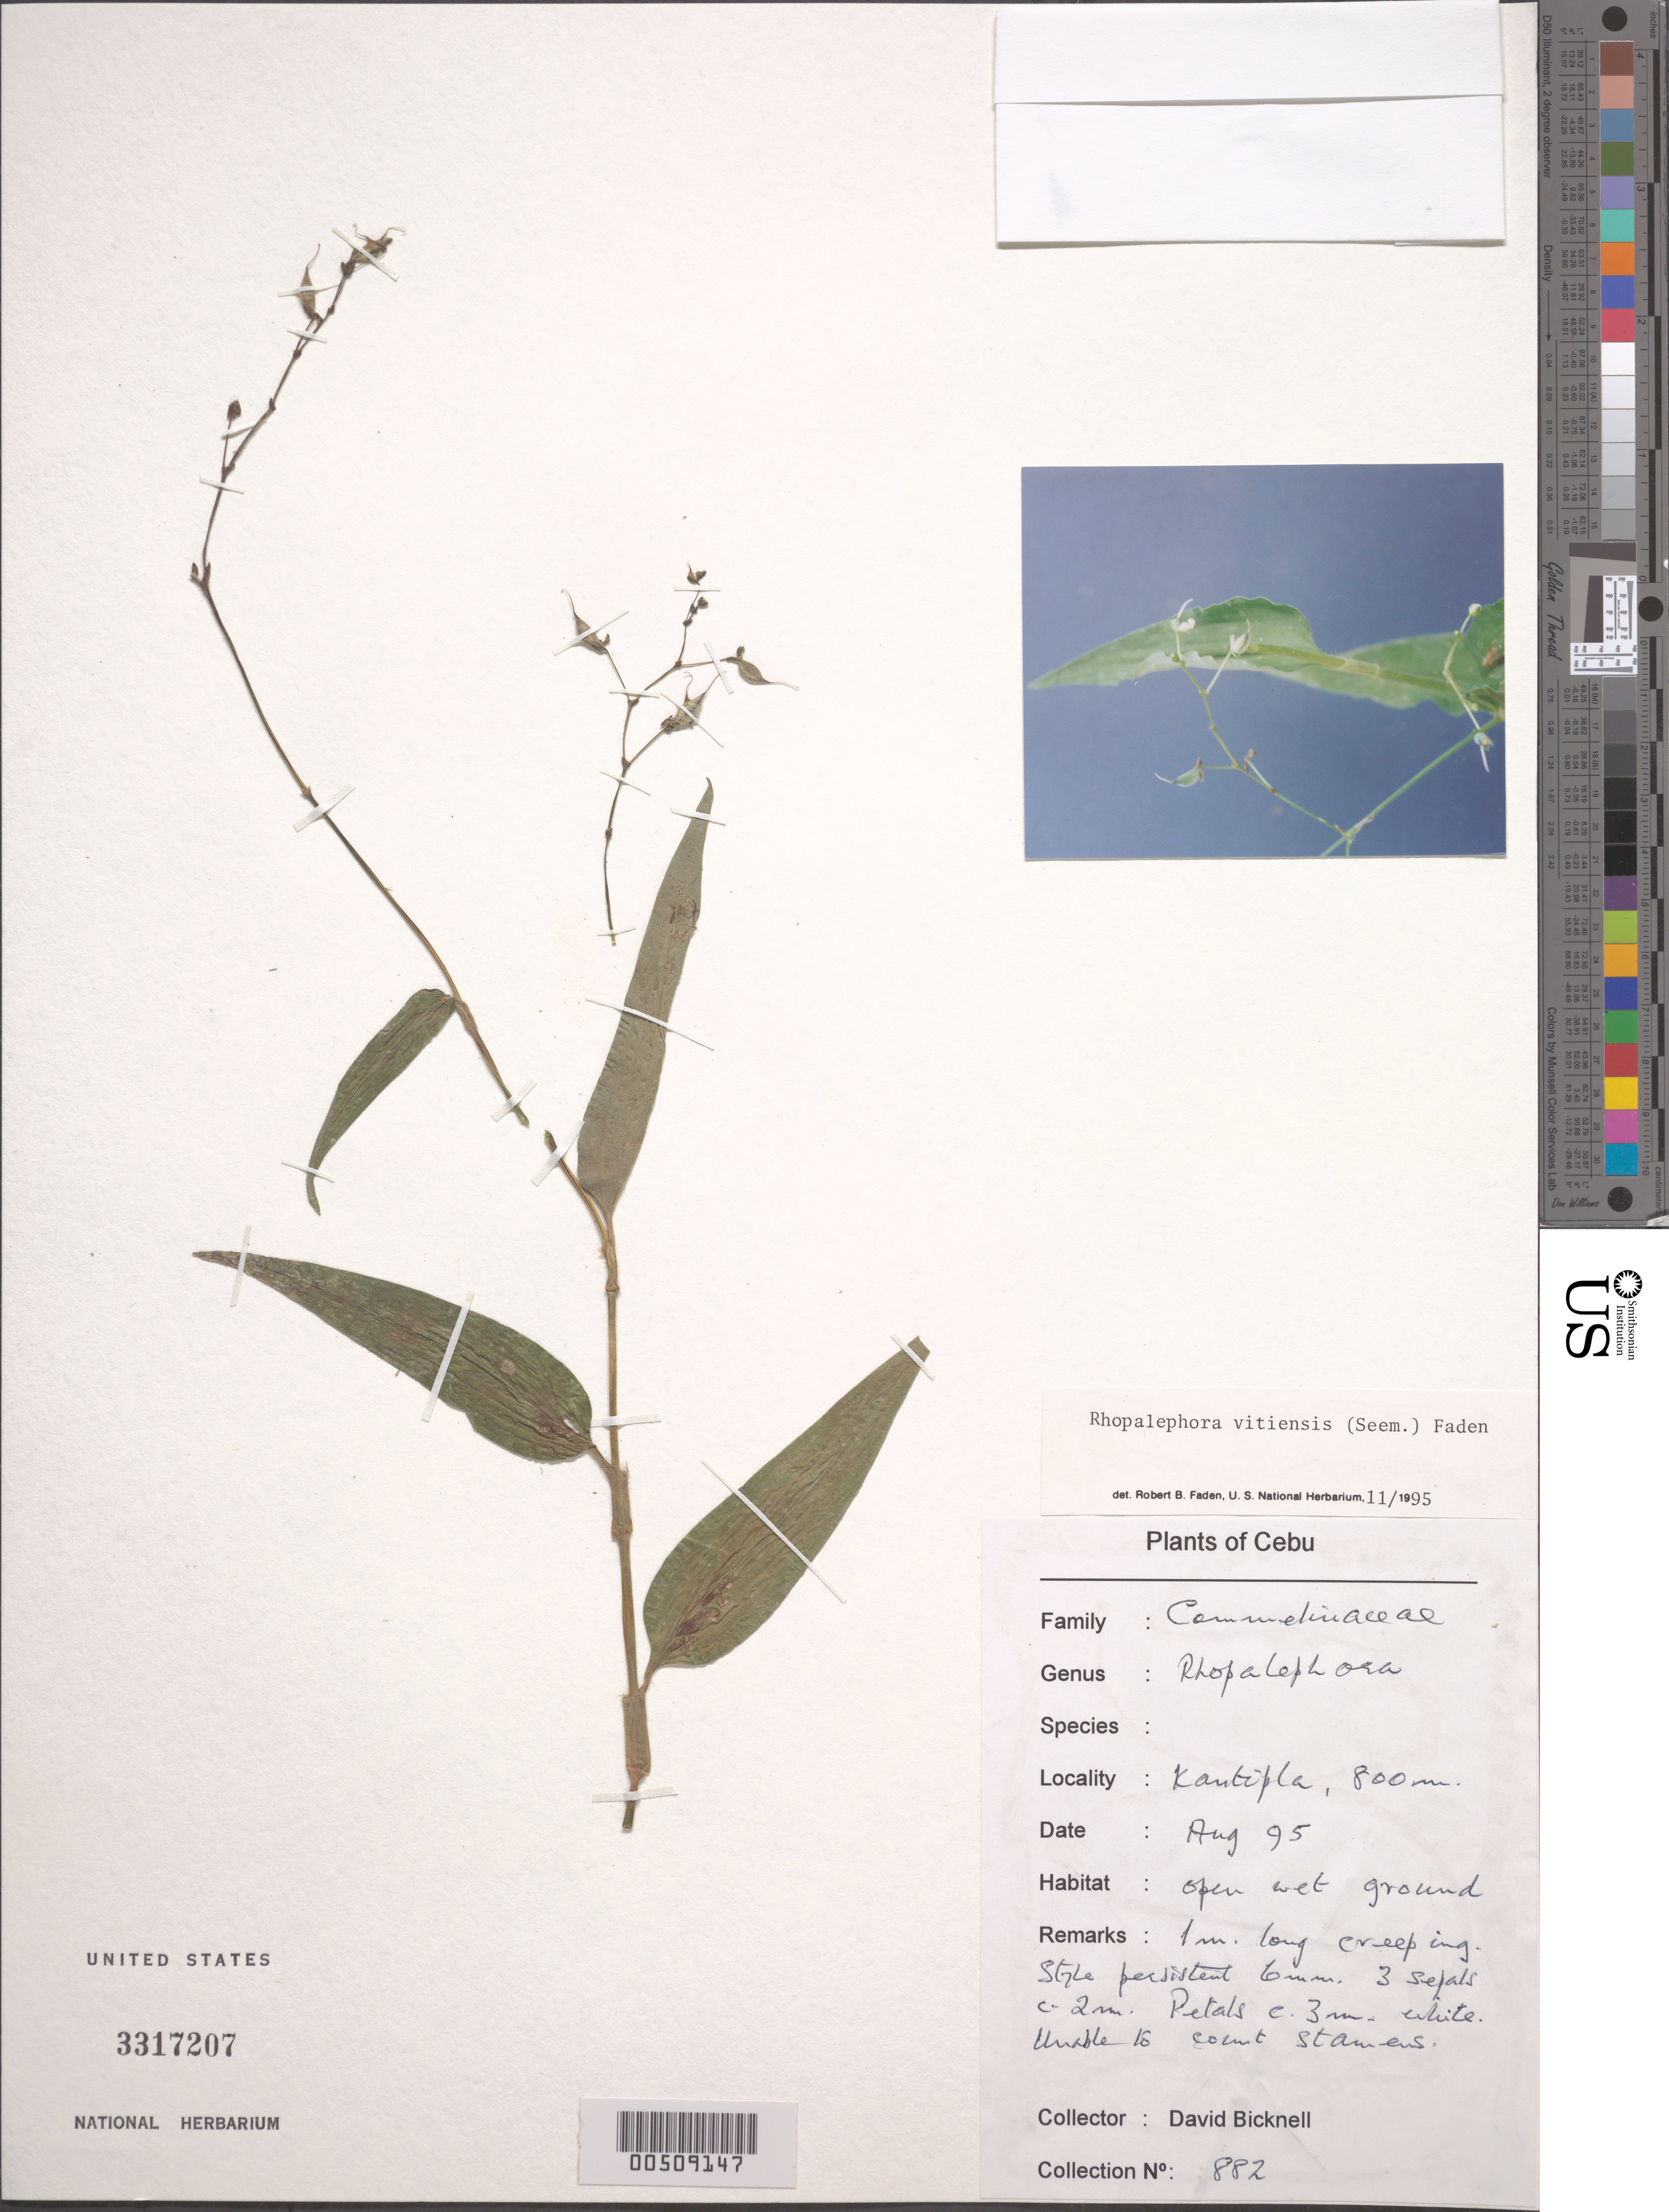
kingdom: Plantae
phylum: Tracheophyta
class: Liliopsida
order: Commelinales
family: Commelinaceae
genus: Rhopalephora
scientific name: Rhopalephora vitiensis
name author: (Seem.) Faden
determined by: Faden, Robert B., (US), Smithsonian Institution - National Museum of Natural History (UNITED STATES)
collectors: C. Bicknell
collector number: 882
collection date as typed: Aug 1995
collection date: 1995-08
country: Philippines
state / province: Central Visayas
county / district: Cebu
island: Cebu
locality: Kantipla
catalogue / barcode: US 3317207